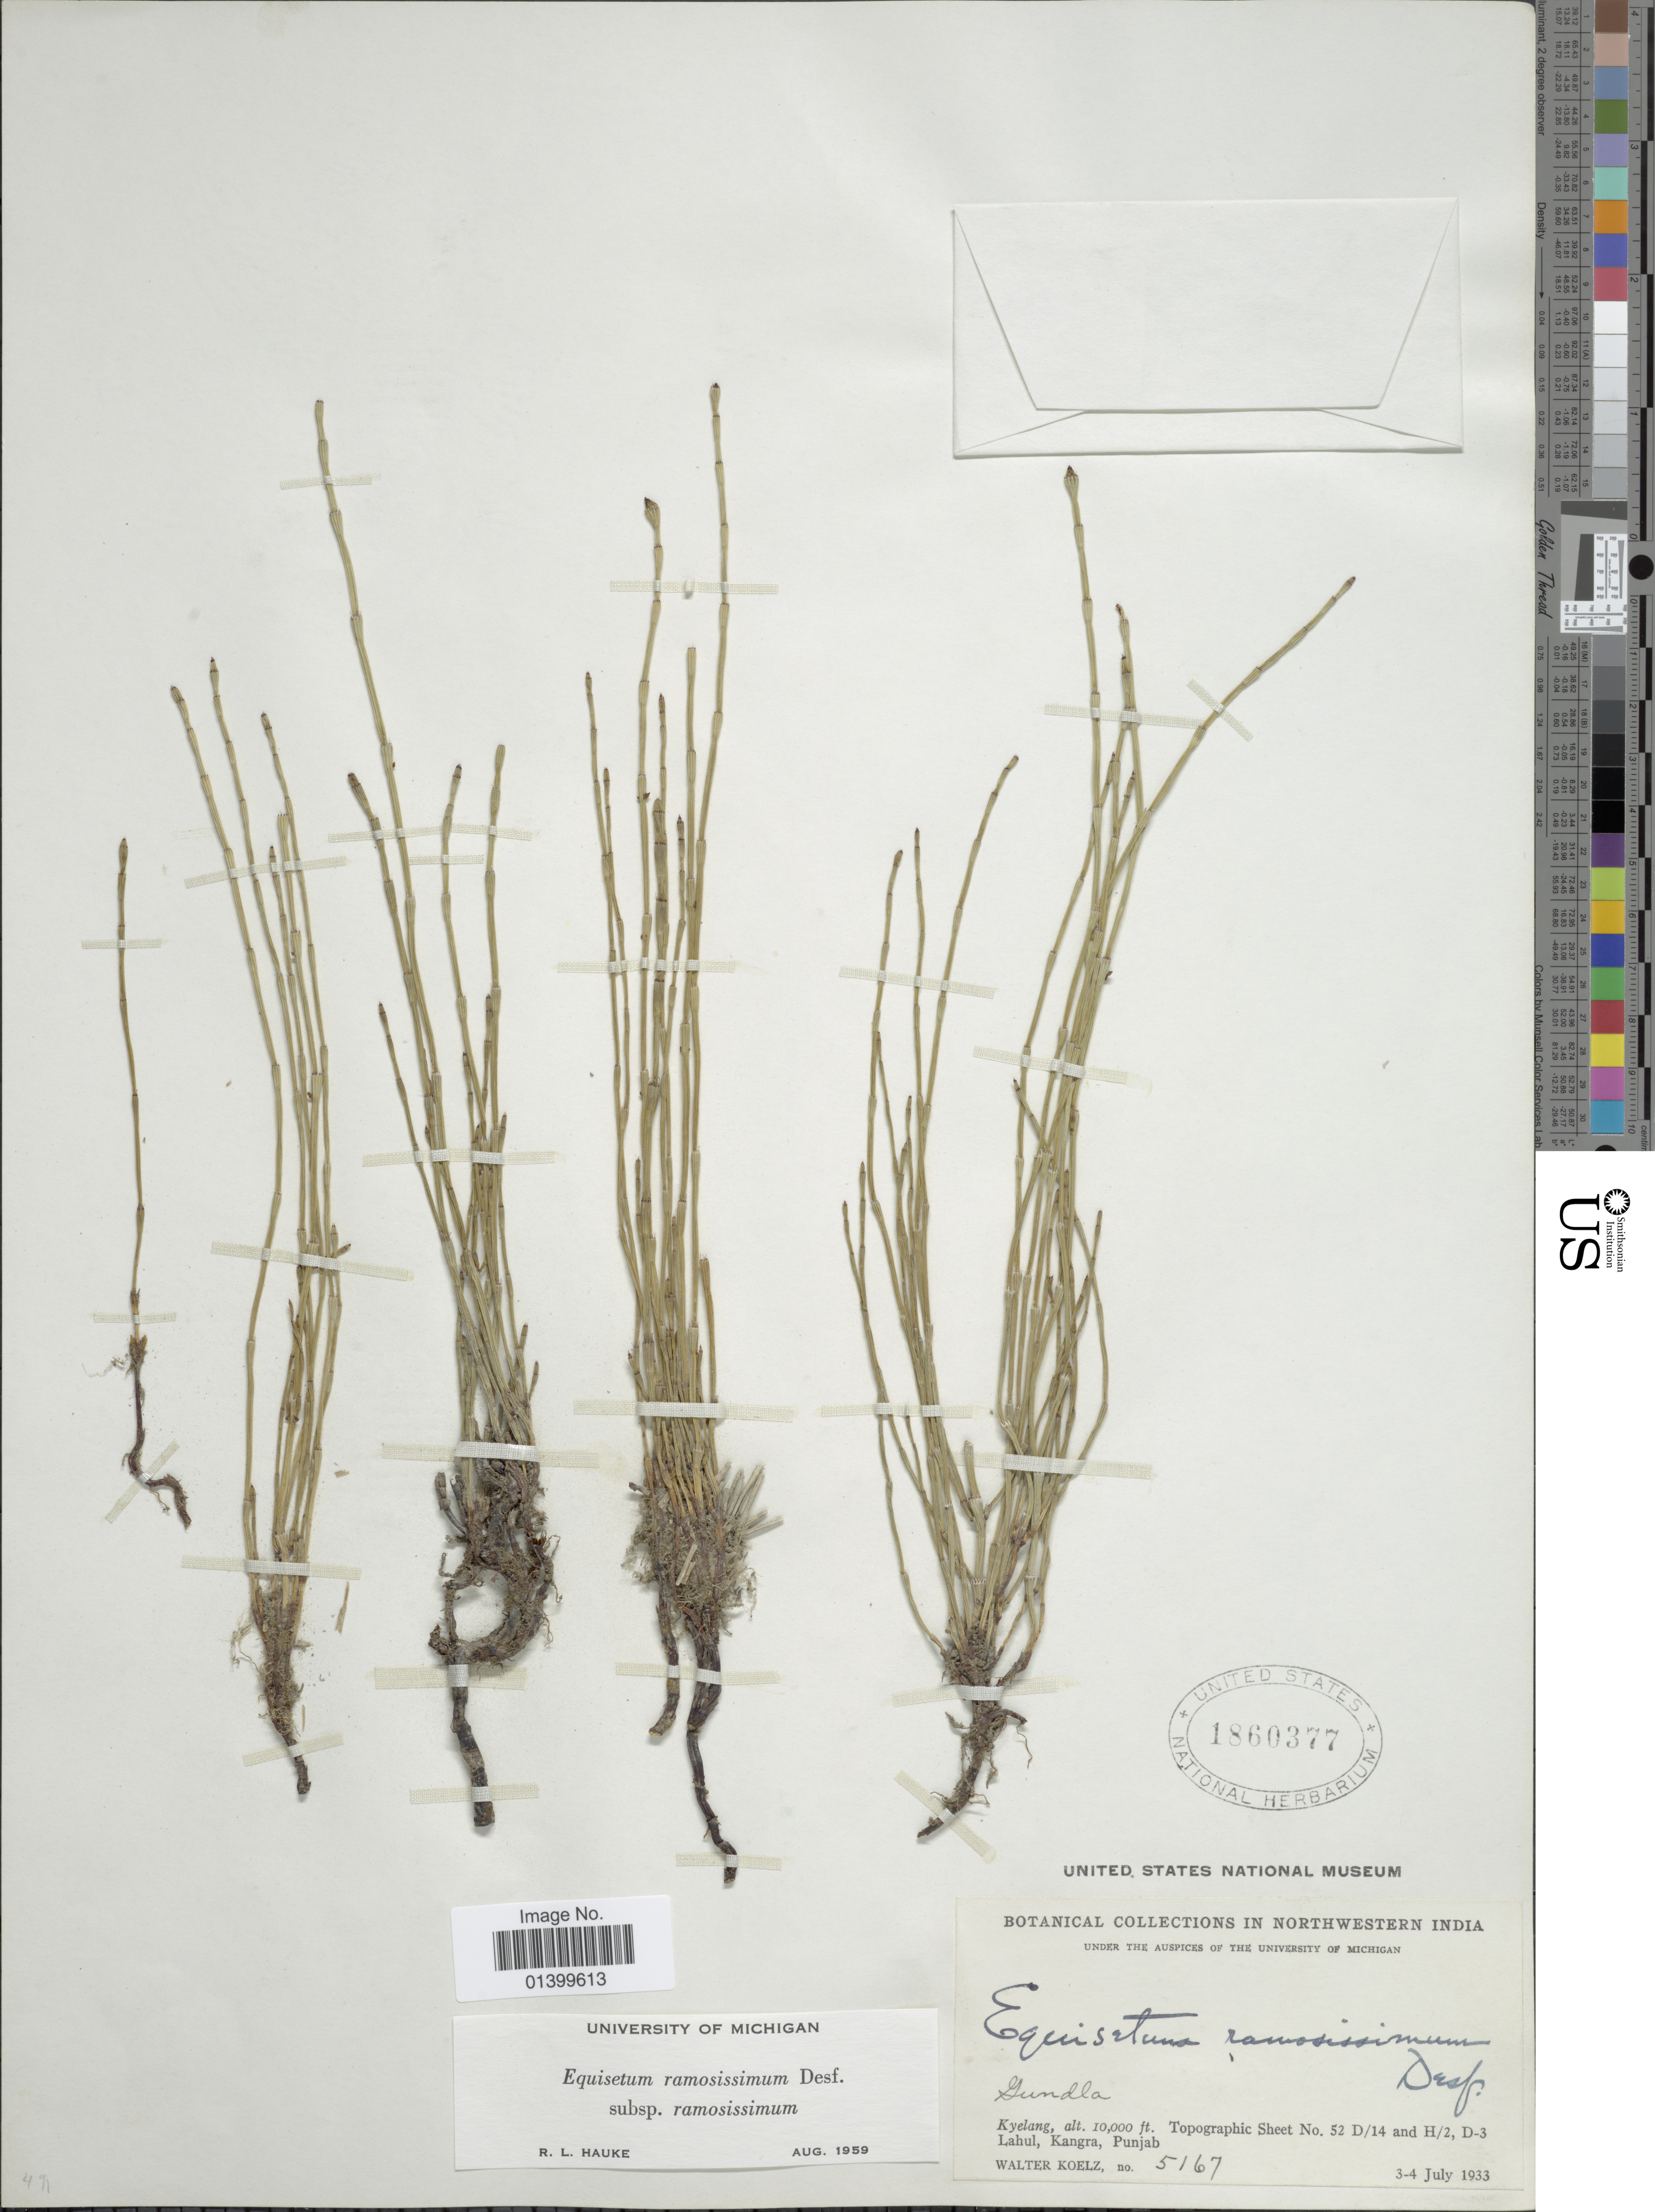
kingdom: Plantae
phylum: Tracheophyta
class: Polypodiopsida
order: Equisetales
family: Equisetaceae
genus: Equisetum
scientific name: Equisetum ramosissimum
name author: Desf.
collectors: W. N. Koelz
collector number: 5167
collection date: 1933-07-03/1933-07-04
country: India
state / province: Himachal Pradesh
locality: Gundla. Kyelang. Topographic Sheet No. 52 D/14 and H/2, D-3 Lahul, Kangra, Punjab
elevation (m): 3048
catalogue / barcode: US 1860377